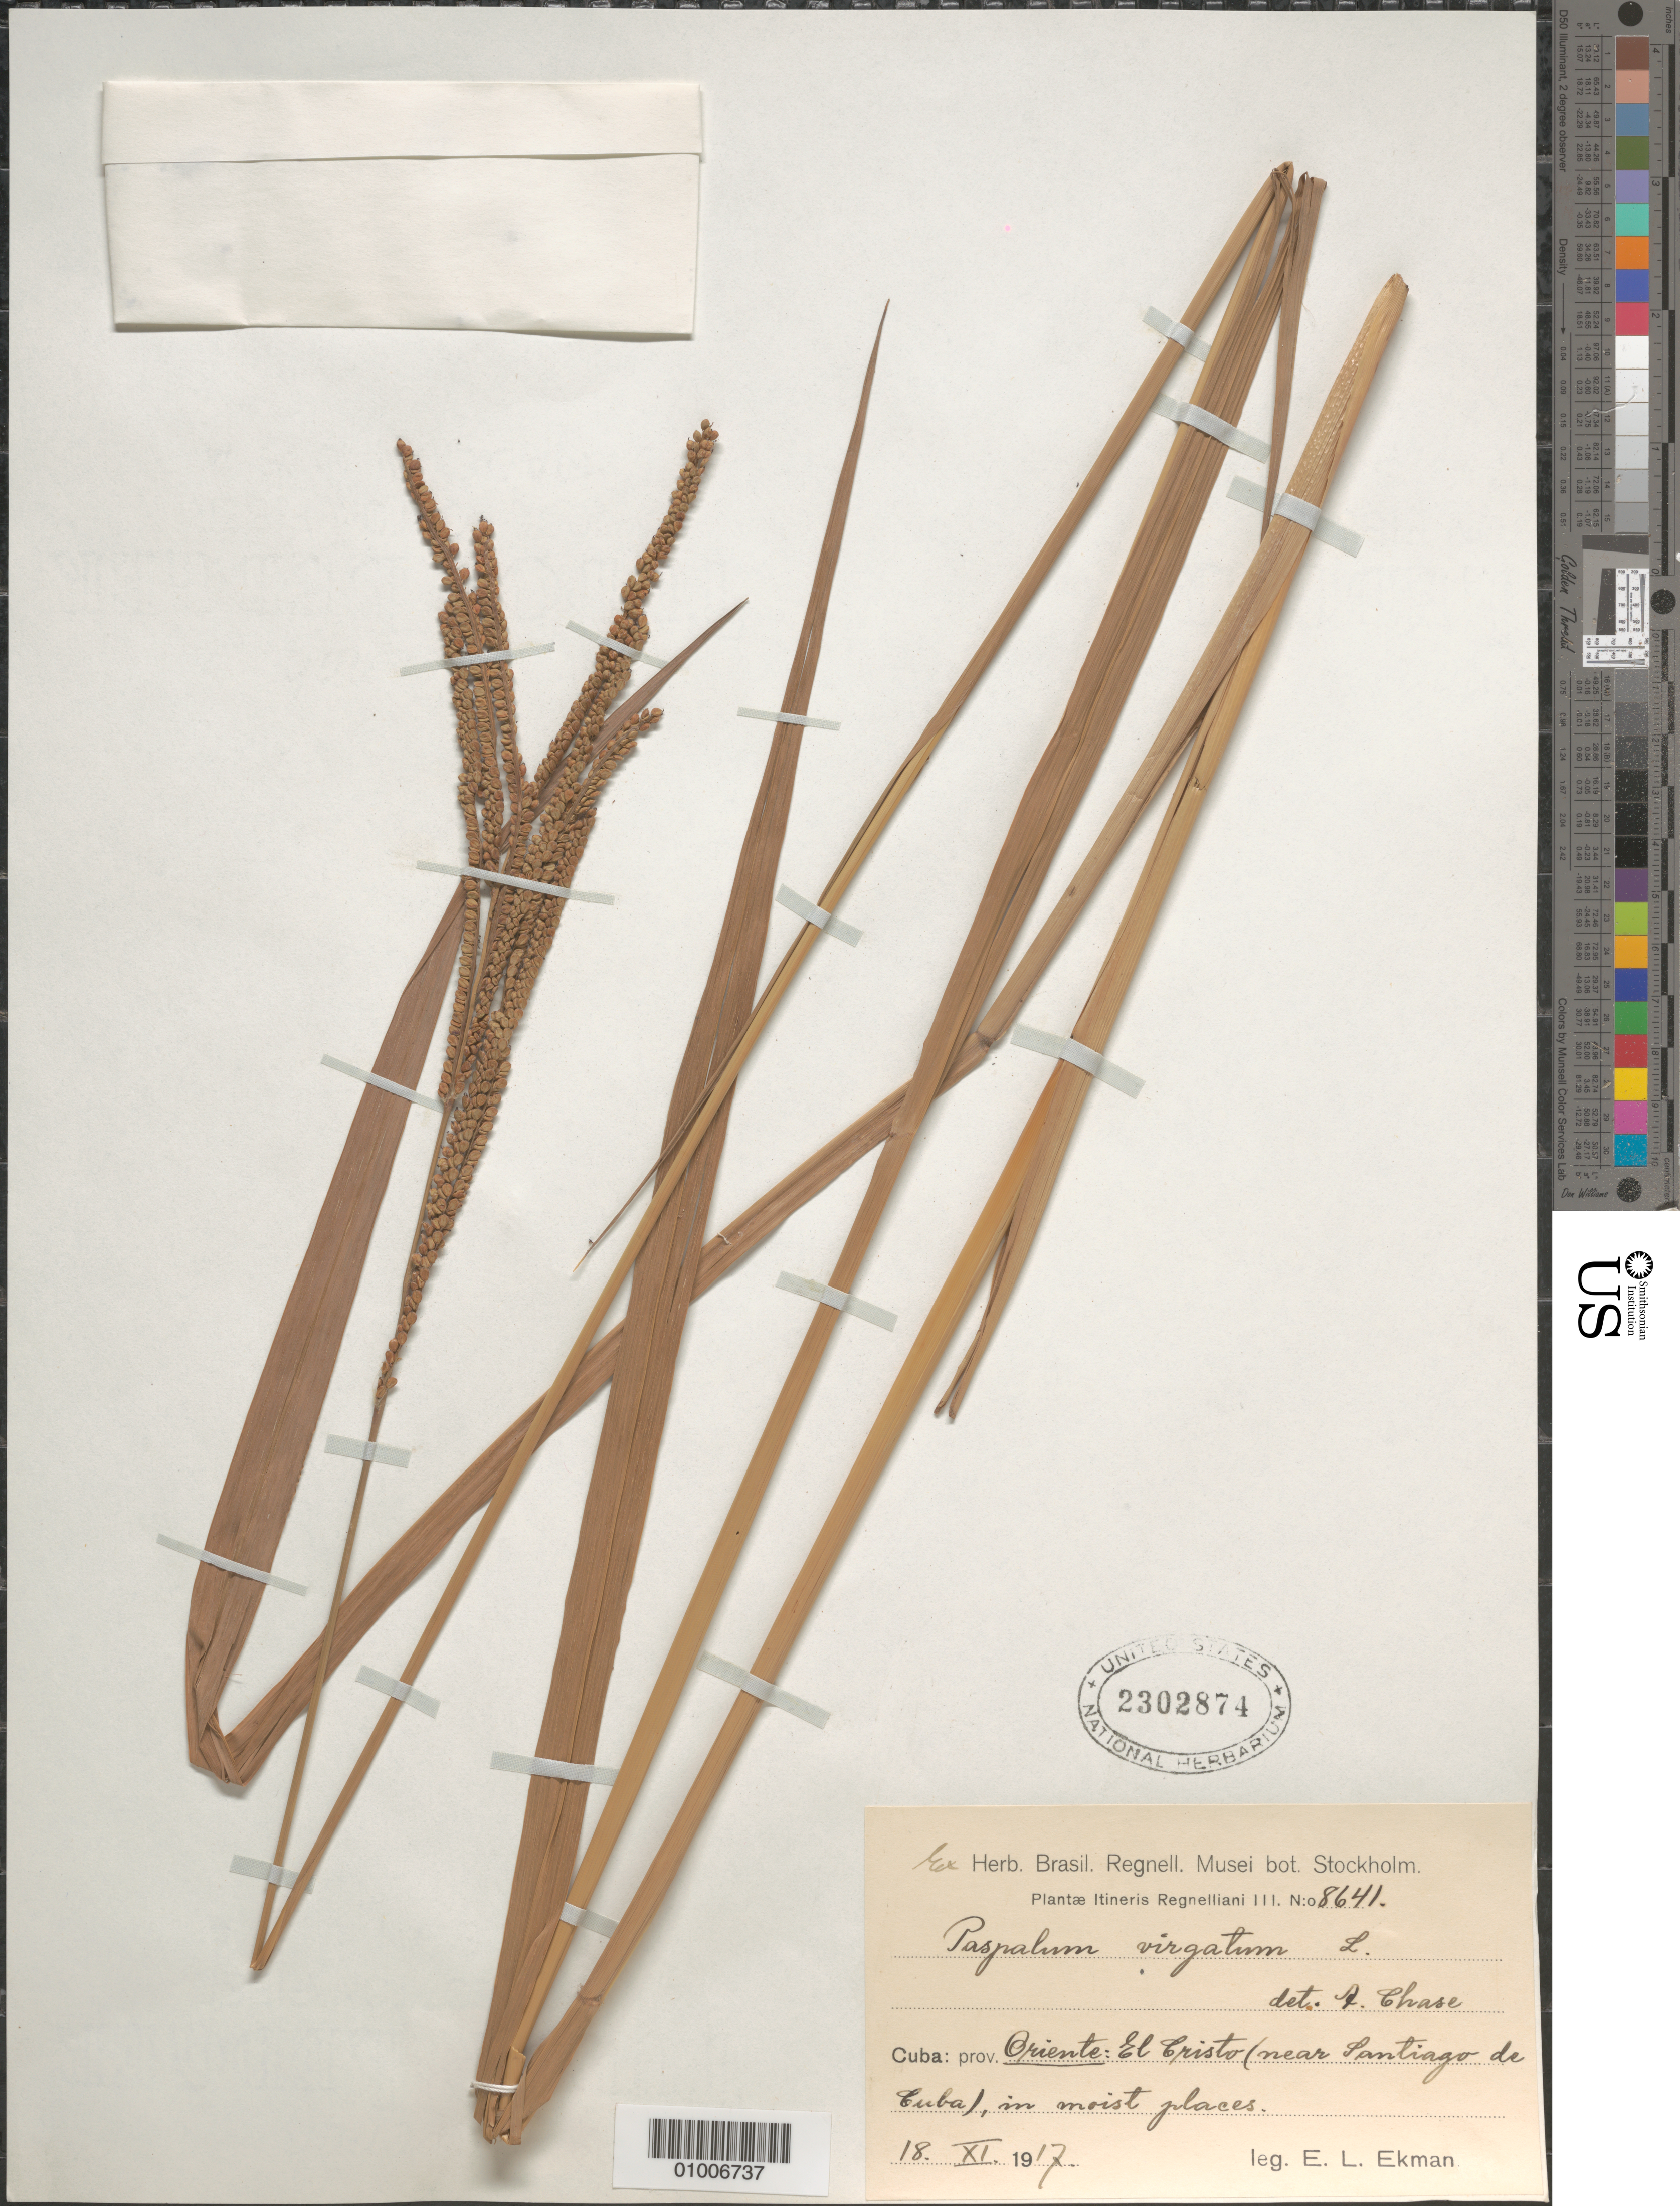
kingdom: Plantae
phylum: Tracheophyta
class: Liliopsida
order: Poales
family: Poaceae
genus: Paspalum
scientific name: Paspalum virgatum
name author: L.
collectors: E. L. Ekman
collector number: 8641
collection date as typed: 18 Nov 1917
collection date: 1917-11-18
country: Cuba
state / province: Santiago de Cuba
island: Cuba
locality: El Cristo: near Santiago de Cuba, in moist places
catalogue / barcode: US 2302874